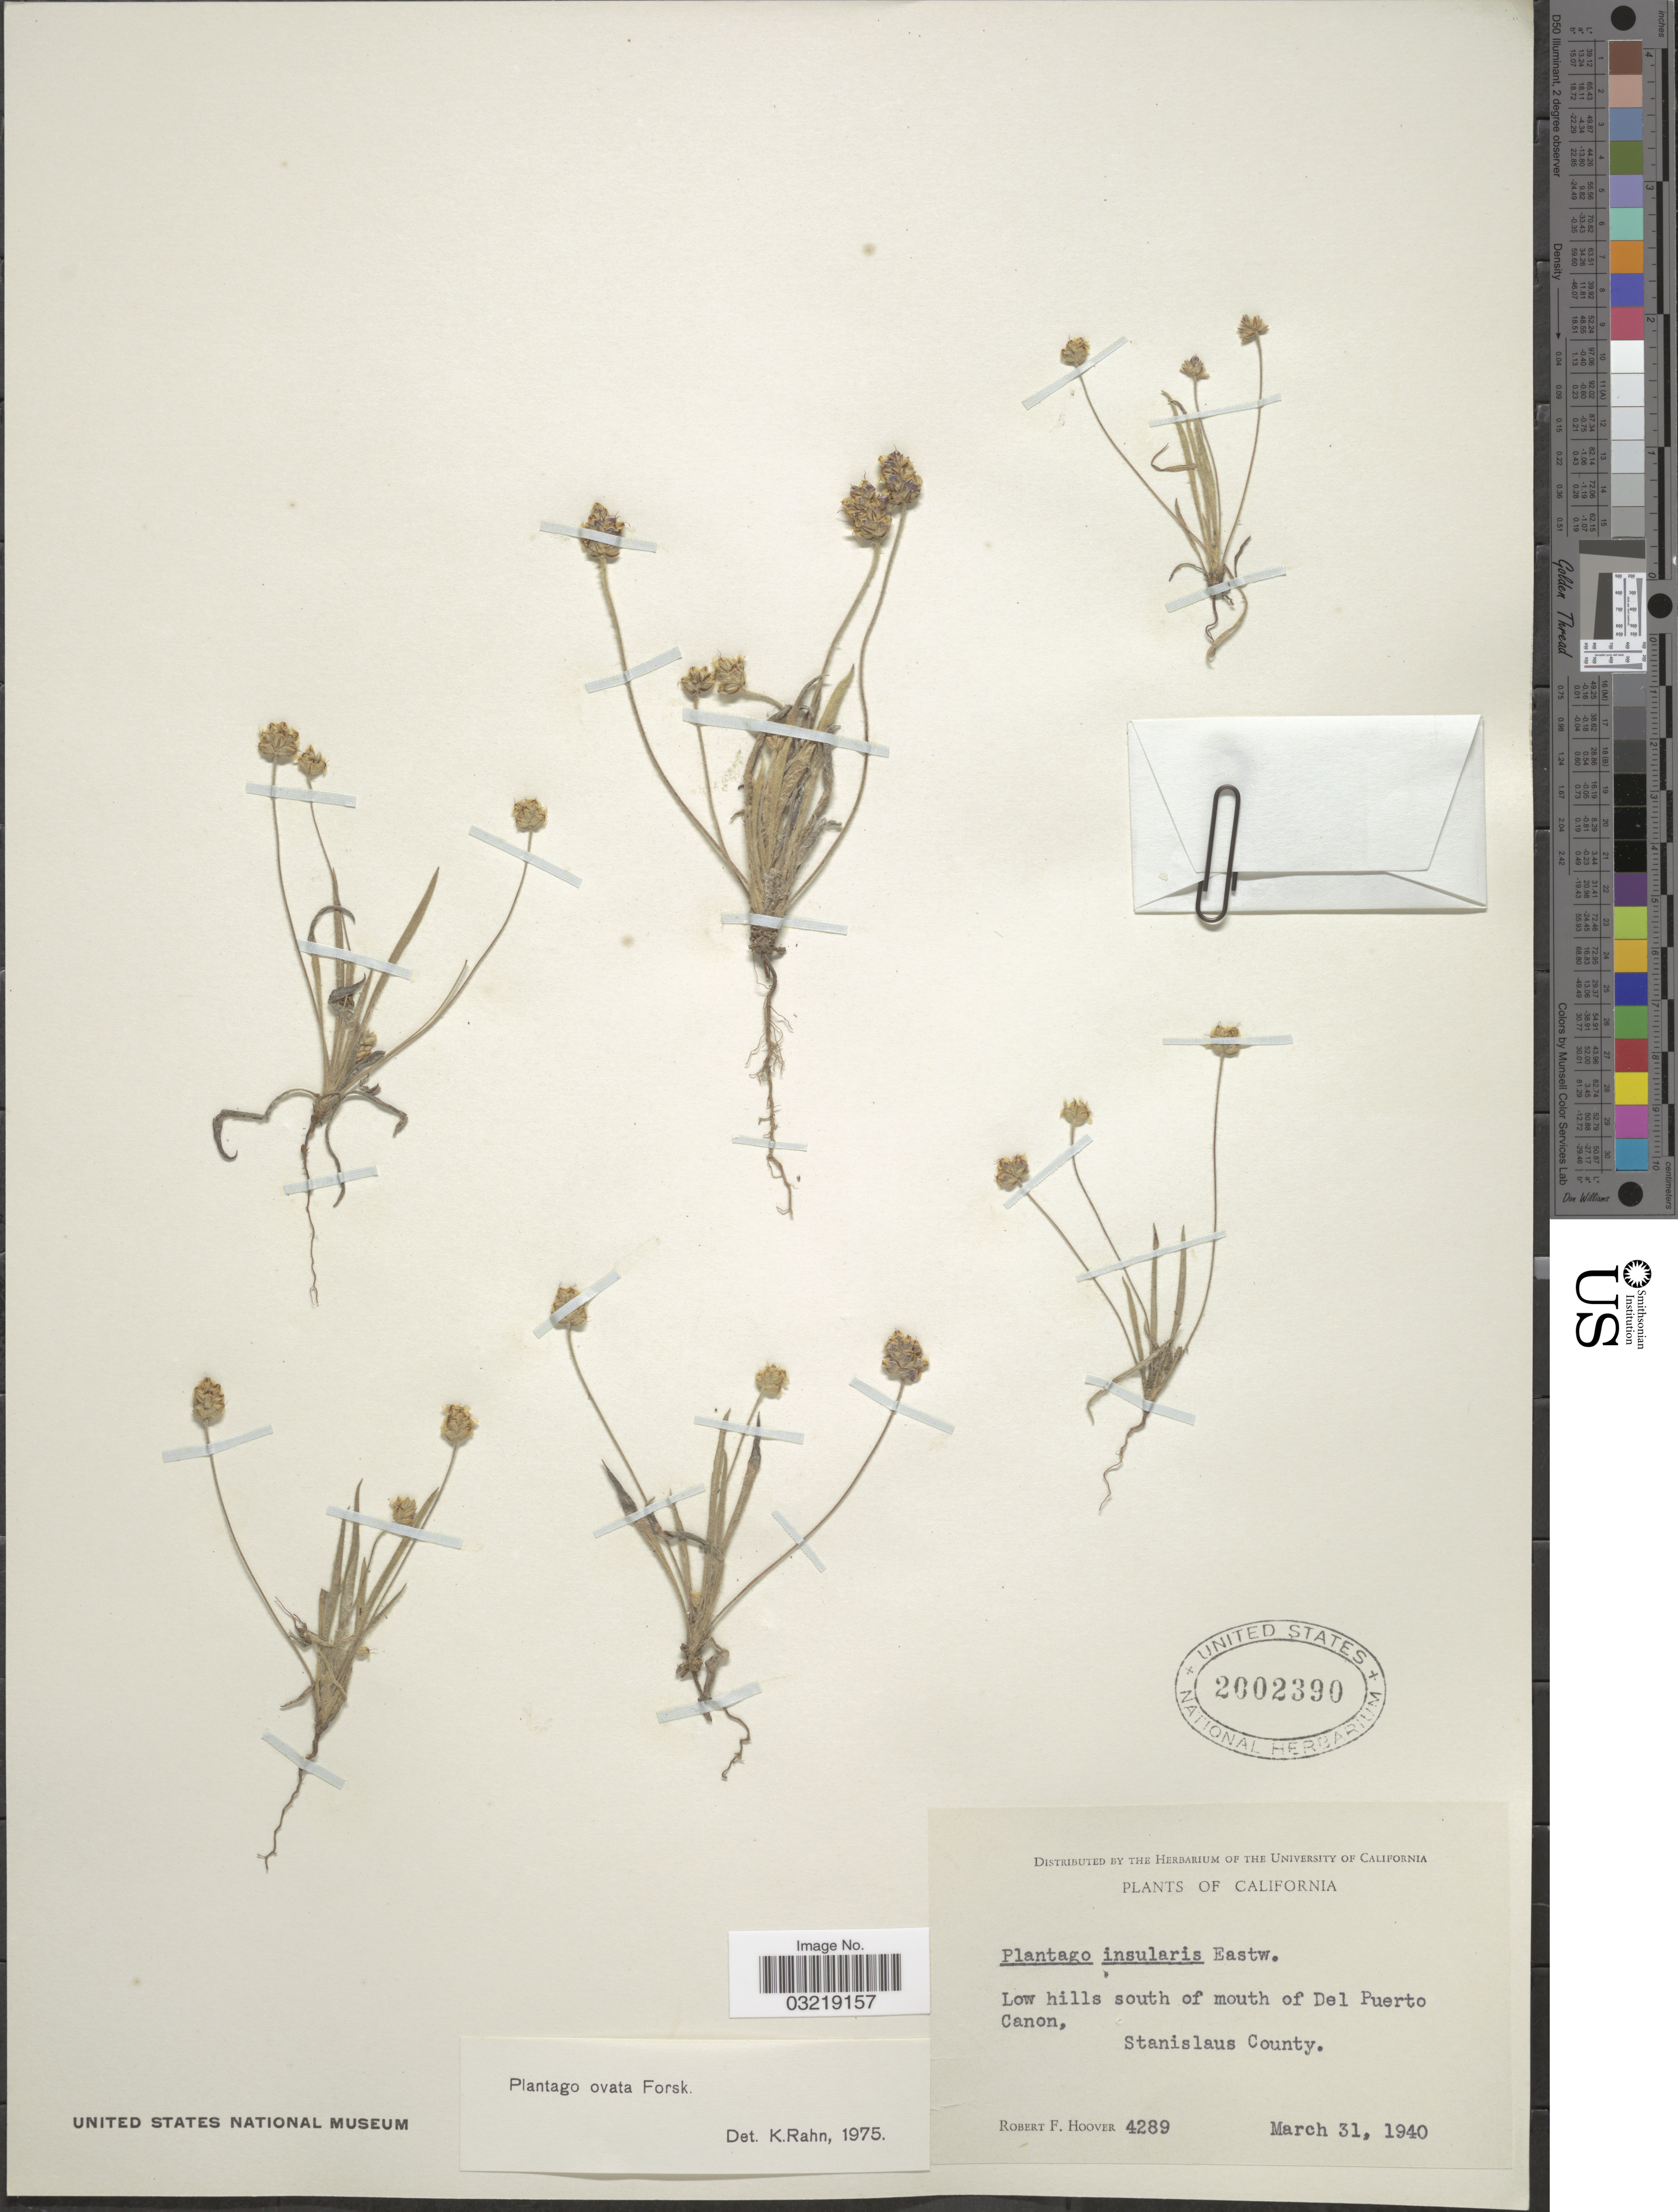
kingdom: Plantae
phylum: Tracheophyta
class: Magnoliopsida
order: Lamiales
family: Plantaginaceae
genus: Plantago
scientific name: Plantago ovata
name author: Forssk.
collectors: R. F. Hoover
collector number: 4289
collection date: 1940-03-31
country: United States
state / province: California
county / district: Stanislaus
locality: Low hills south of mouth of Del Puerto Canon, Stanislaus County.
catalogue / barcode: US 2002390